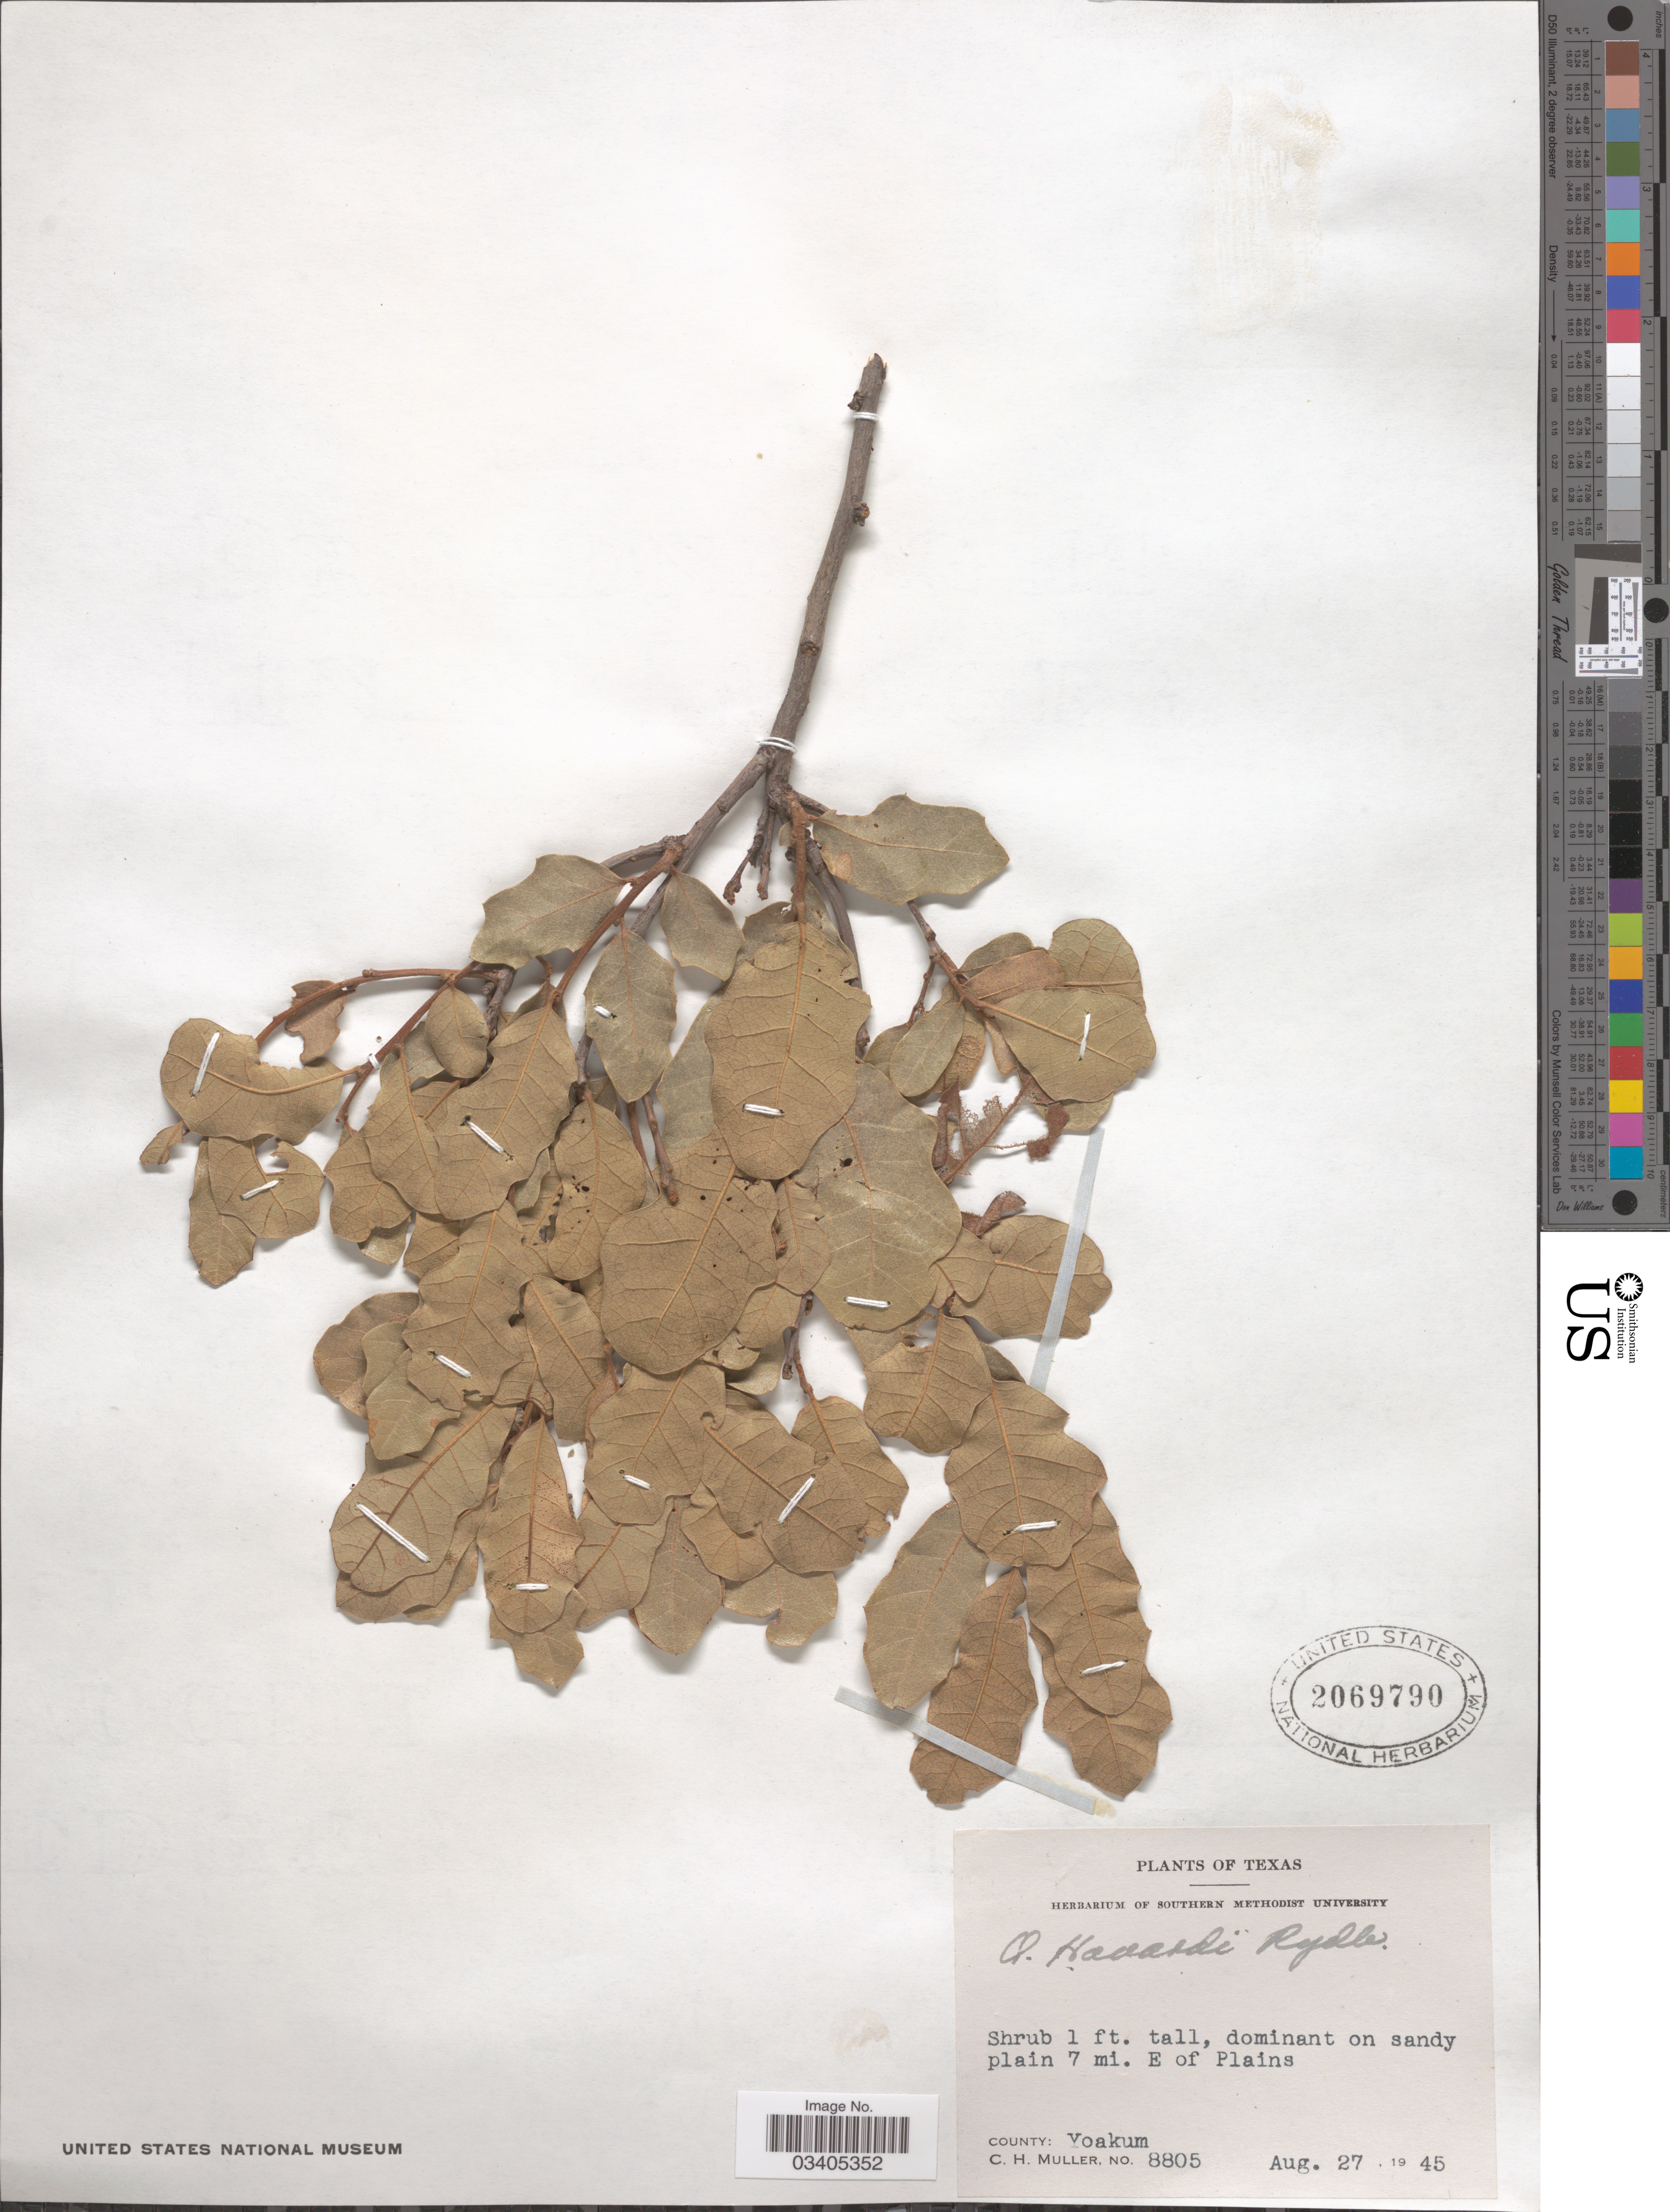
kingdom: Plantae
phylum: Tracheophyta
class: Magnoliopsida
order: Fagales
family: Fagaceae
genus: Quercus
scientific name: Quercus havardii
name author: Rydb.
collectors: C. H. Mueller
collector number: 8805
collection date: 1945-08-27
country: United States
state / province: Texas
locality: On sandy plain 7 mi. E of Plains. County: Yoakum.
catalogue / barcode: US 2069790